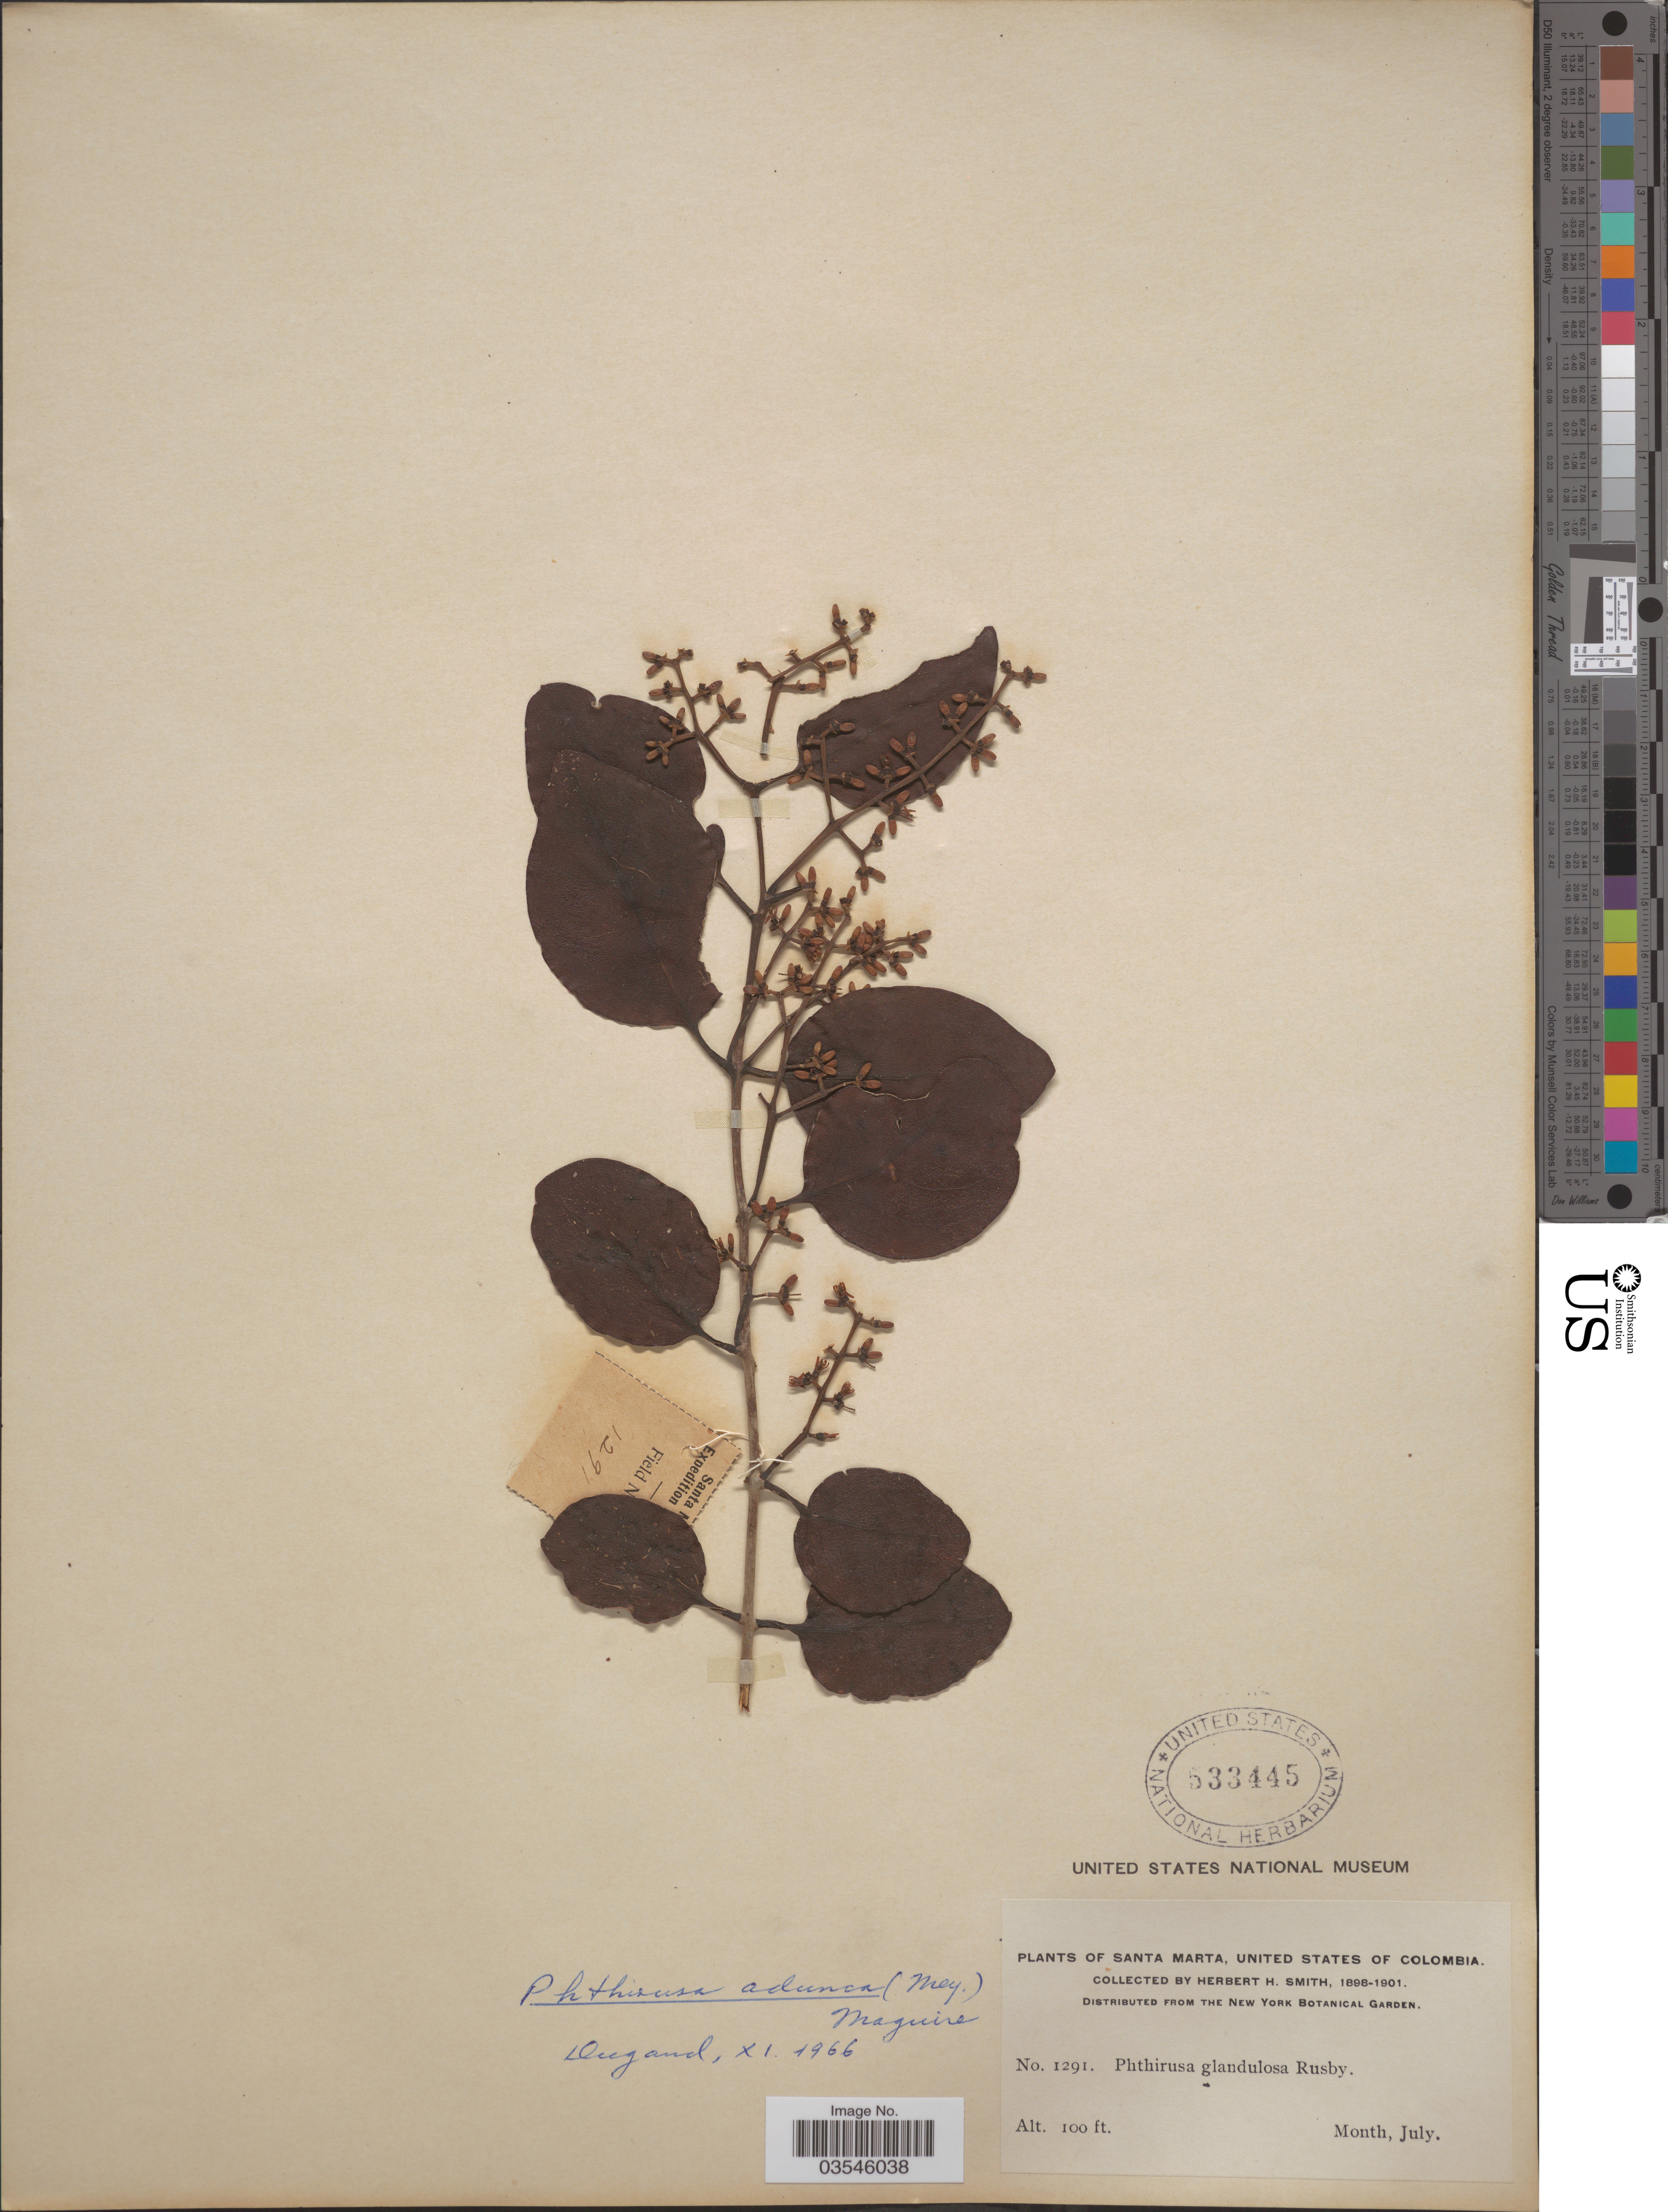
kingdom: Plantae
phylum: Tracheophyta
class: Magnoliopsida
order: Santalales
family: Loranthaceae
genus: Phthirusa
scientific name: Phthirusa adunca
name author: (G. Mey.) Maguire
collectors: Herbert H. Smith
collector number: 1291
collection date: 1898-07/1901-07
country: Colombia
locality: Santa Marta, United States of Colombia.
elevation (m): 30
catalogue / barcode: US 533445